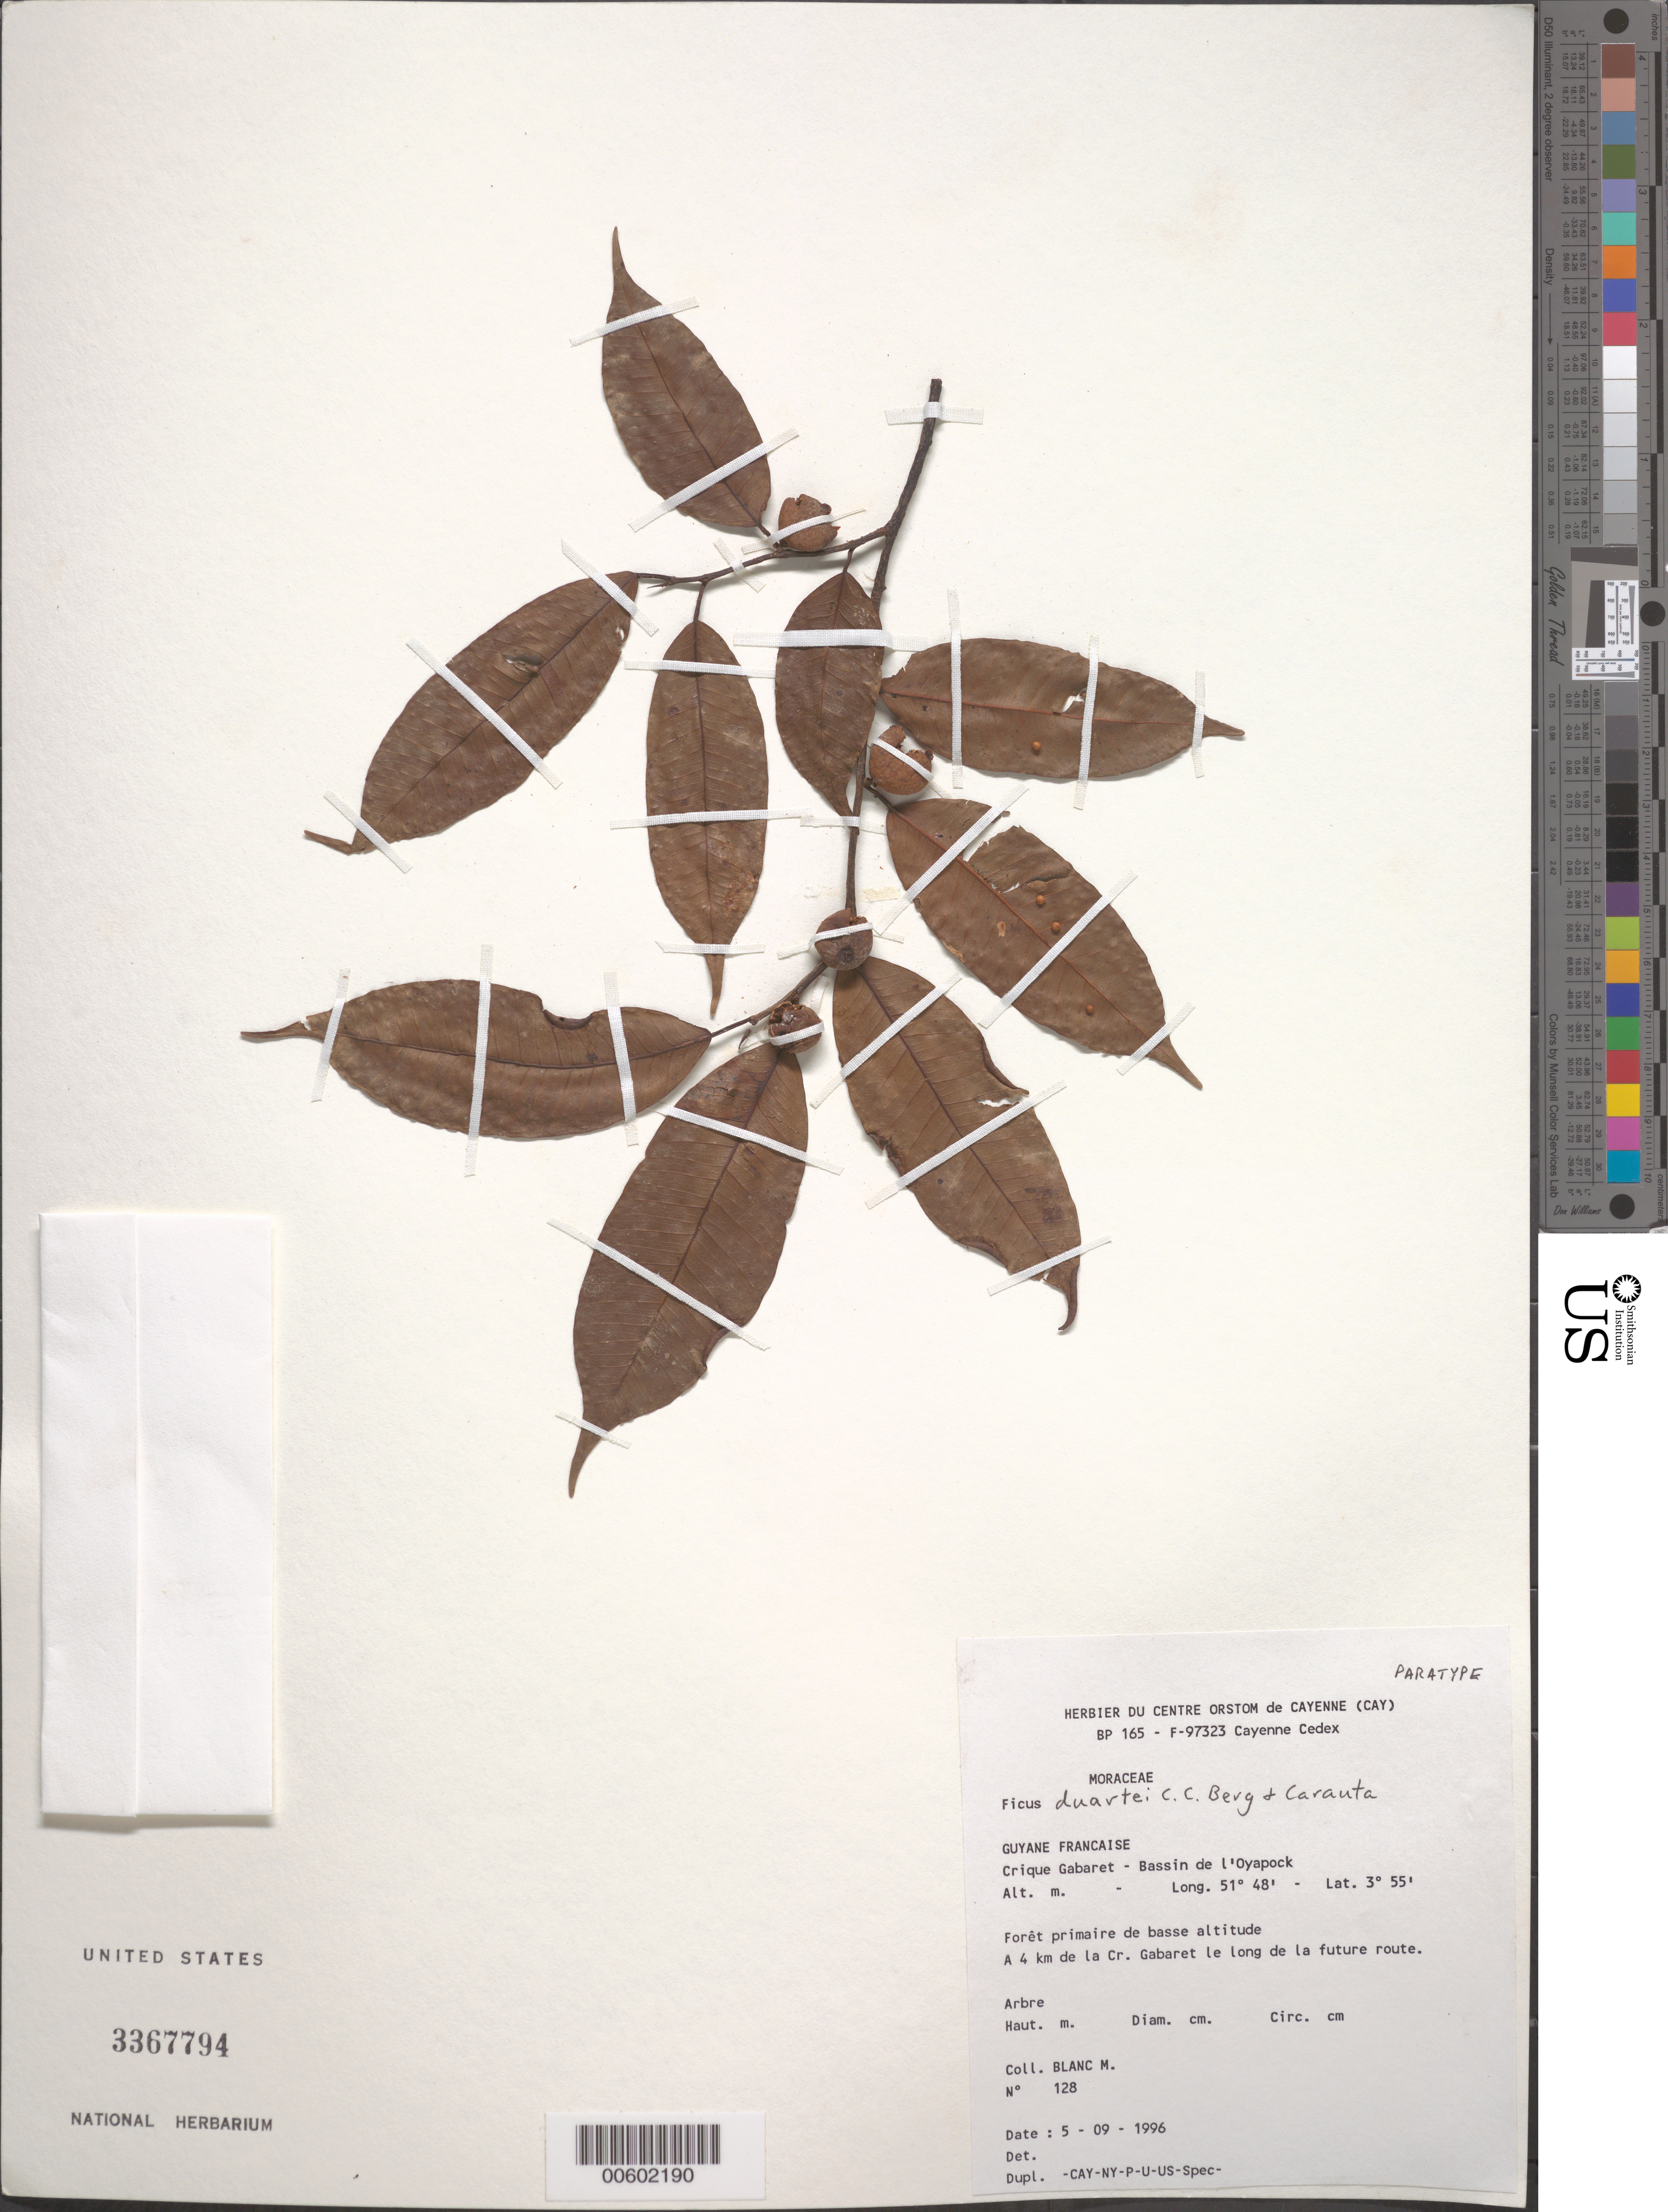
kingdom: Plantae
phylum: Tracheophyta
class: Magnoliopsida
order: Rosales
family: Moraceae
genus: Ficus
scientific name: Ficus duartei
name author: C.C. Berg & Carauta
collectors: M. Blanc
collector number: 128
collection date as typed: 5-Sep-96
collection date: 1996-09-05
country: French Guiana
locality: Crique Gabaret, Bassin de l'Oyapock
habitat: Low primary forest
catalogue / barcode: US 3367794